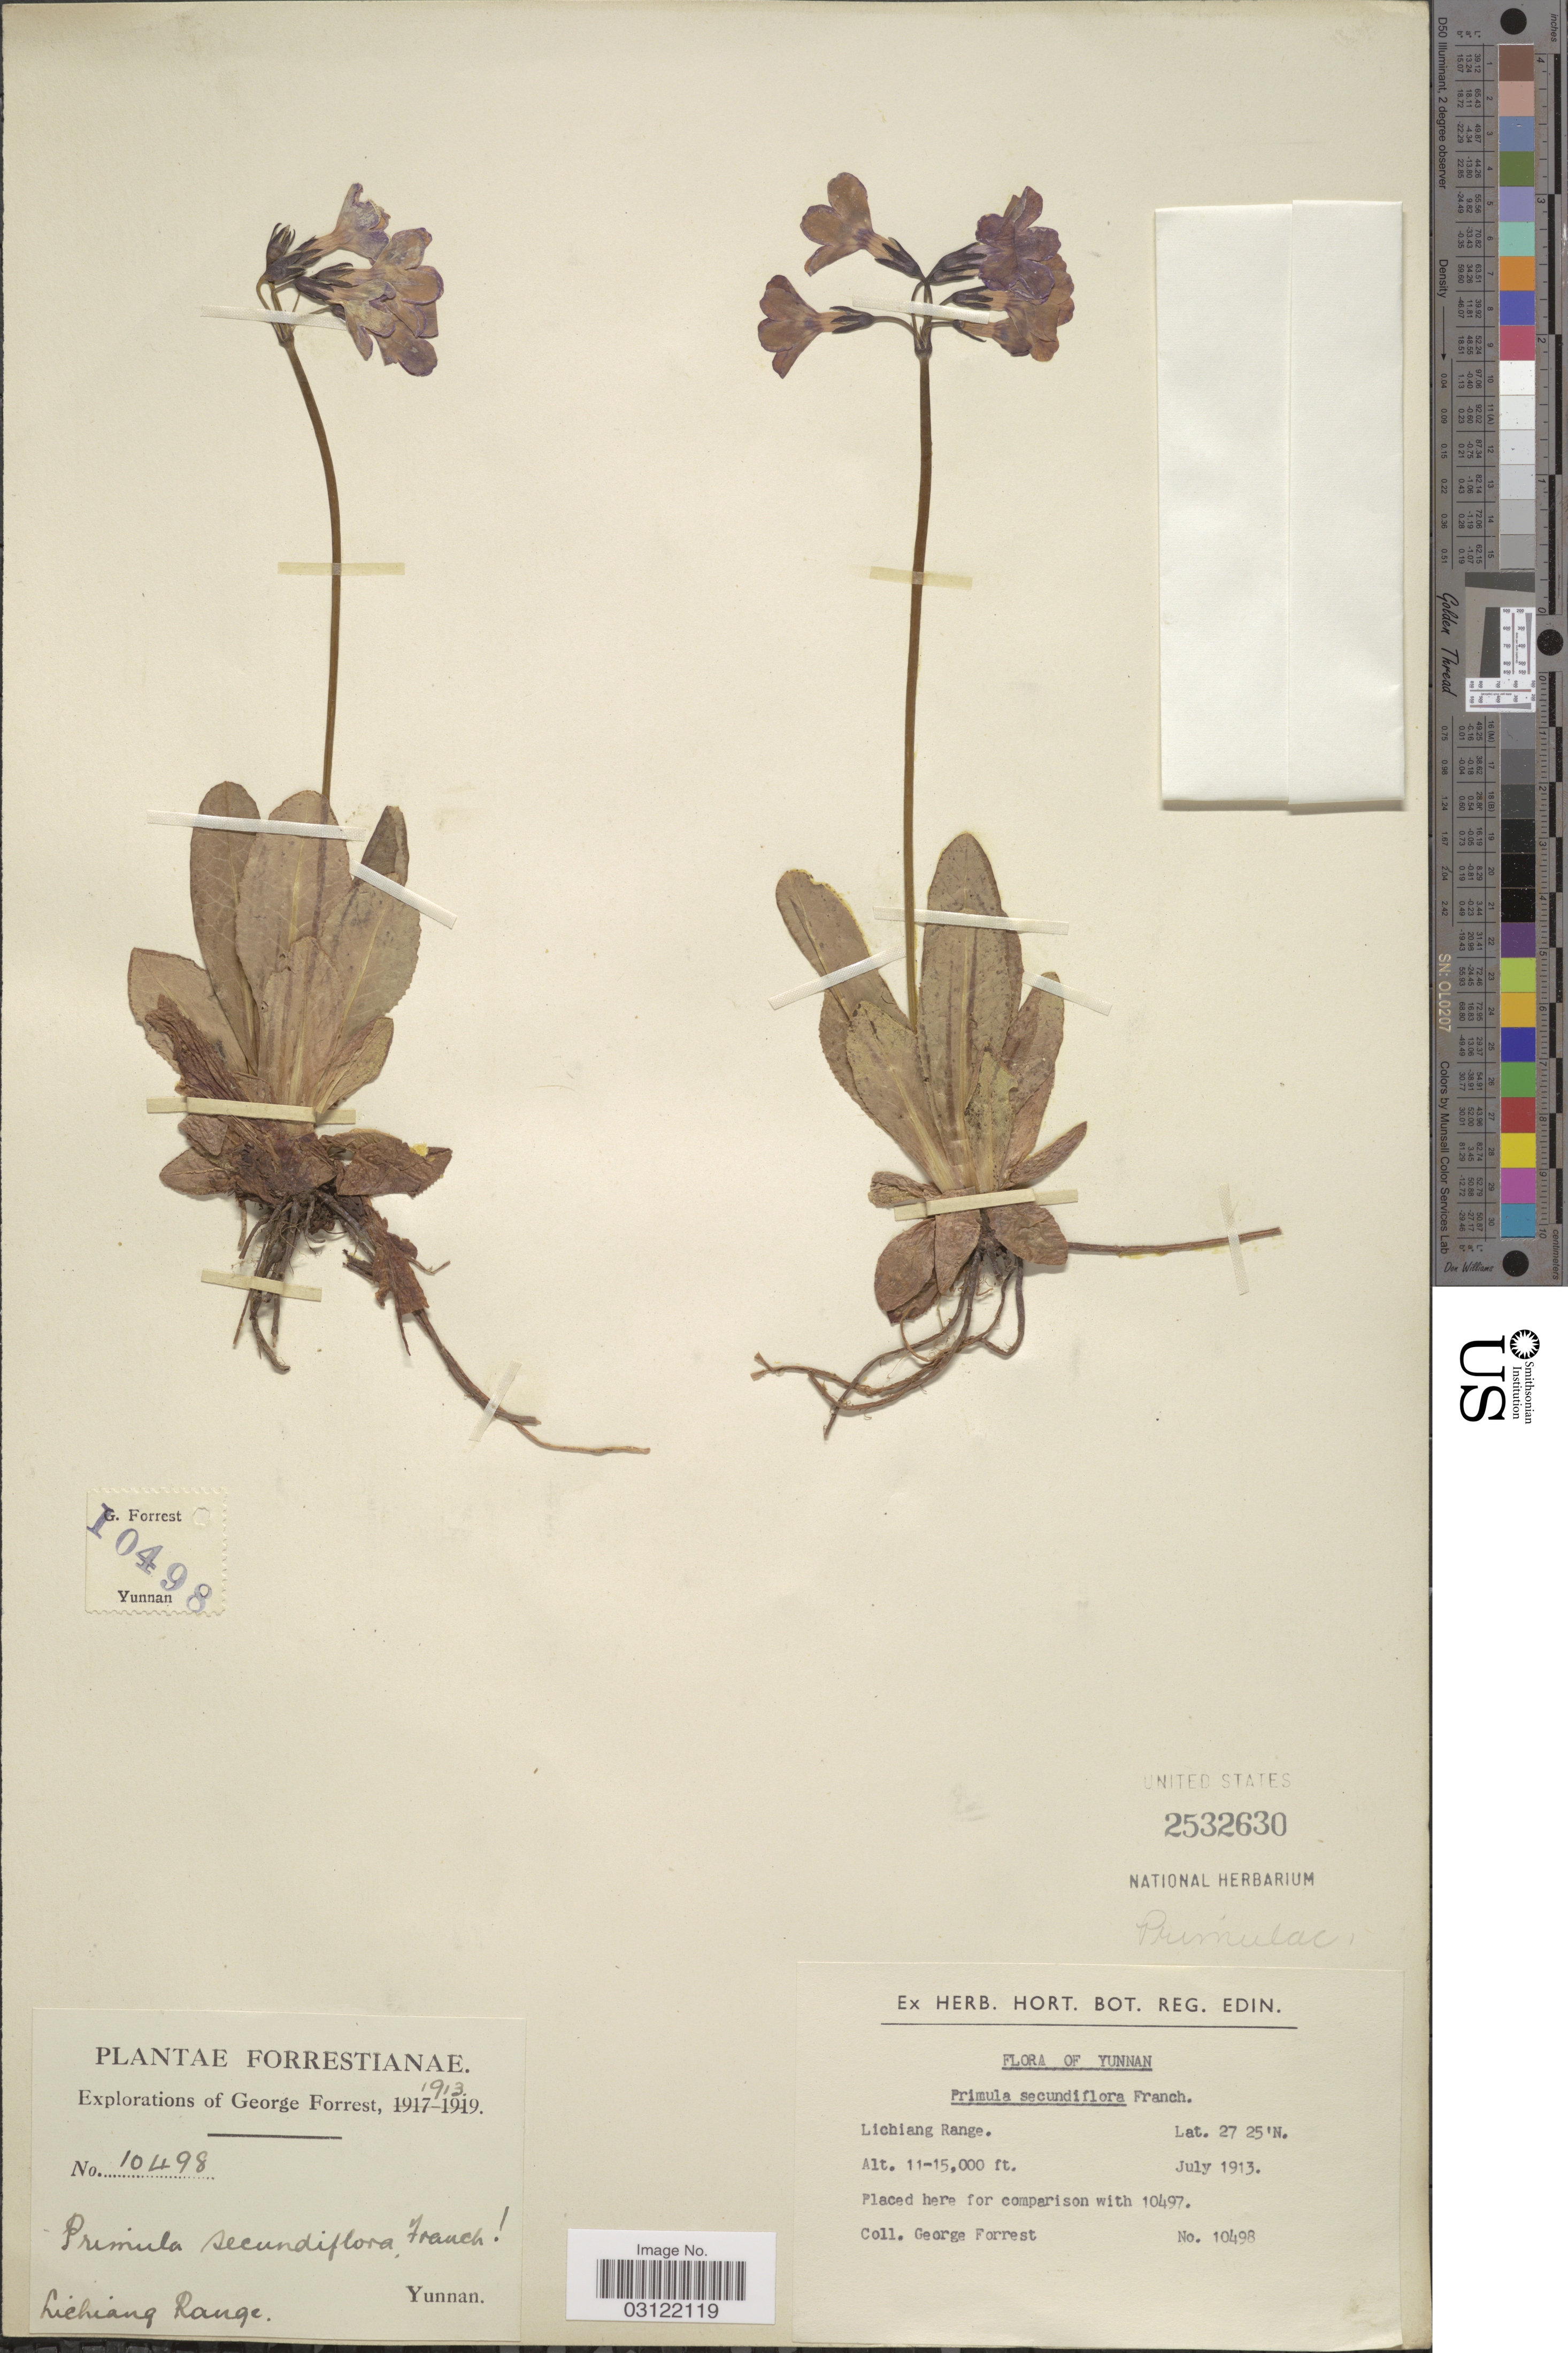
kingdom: Plantae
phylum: Tracheophyta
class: Magnoliopsida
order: Ericales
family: Primulaceae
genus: Primula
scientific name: Primula secundiflora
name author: Franch.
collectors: G. Forrest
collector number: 10498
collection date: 1913-07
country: China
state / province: Yunnan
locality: Lichiang Range.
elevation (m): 3353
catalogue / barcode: US 2532630